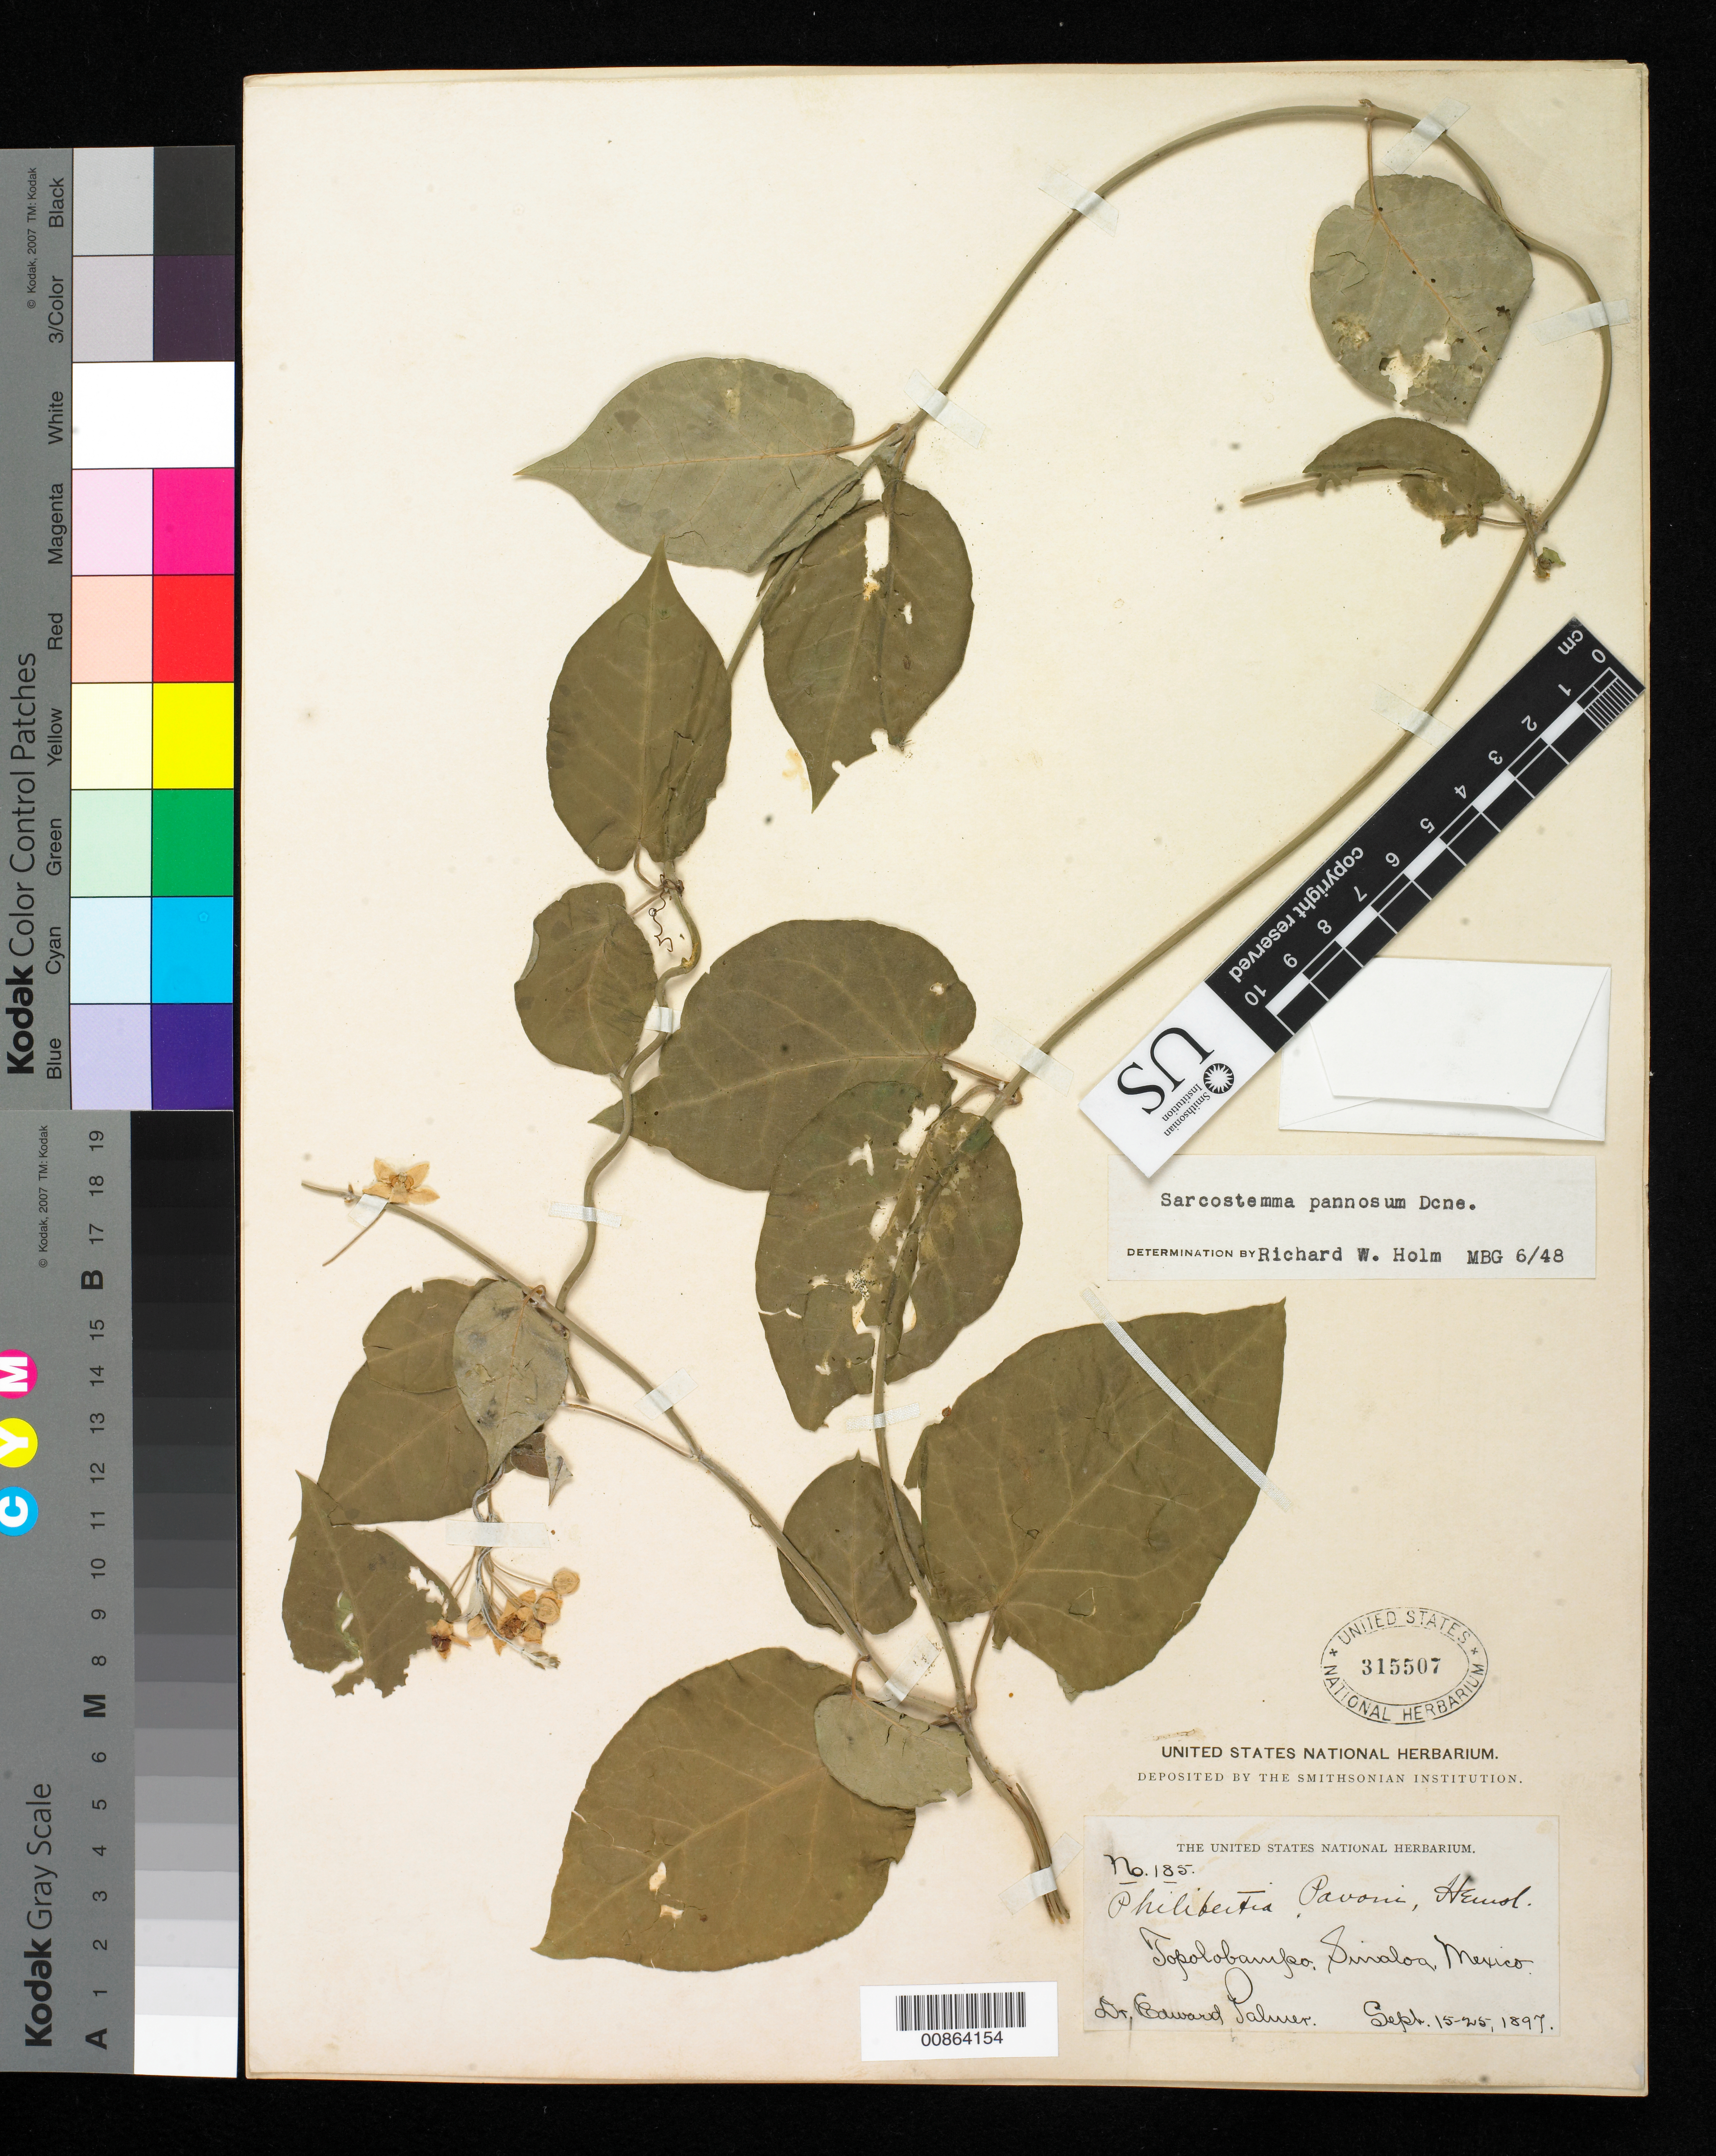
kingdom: Plantae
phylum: Tracheophyta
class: Magnoliopsida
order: Gentianales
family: Apocynaceae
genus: Sarcostemma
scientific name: Sarcostemma pannosum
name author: Decne.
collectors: E. Palmer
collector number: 185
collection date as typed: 15 Sep 1897 to 25 Sep 1897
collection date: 1897-09-15/1897-09-25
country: Mexico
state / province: Sinaloa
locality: Topolobampo, Sinaloa.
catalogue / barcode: US 315507